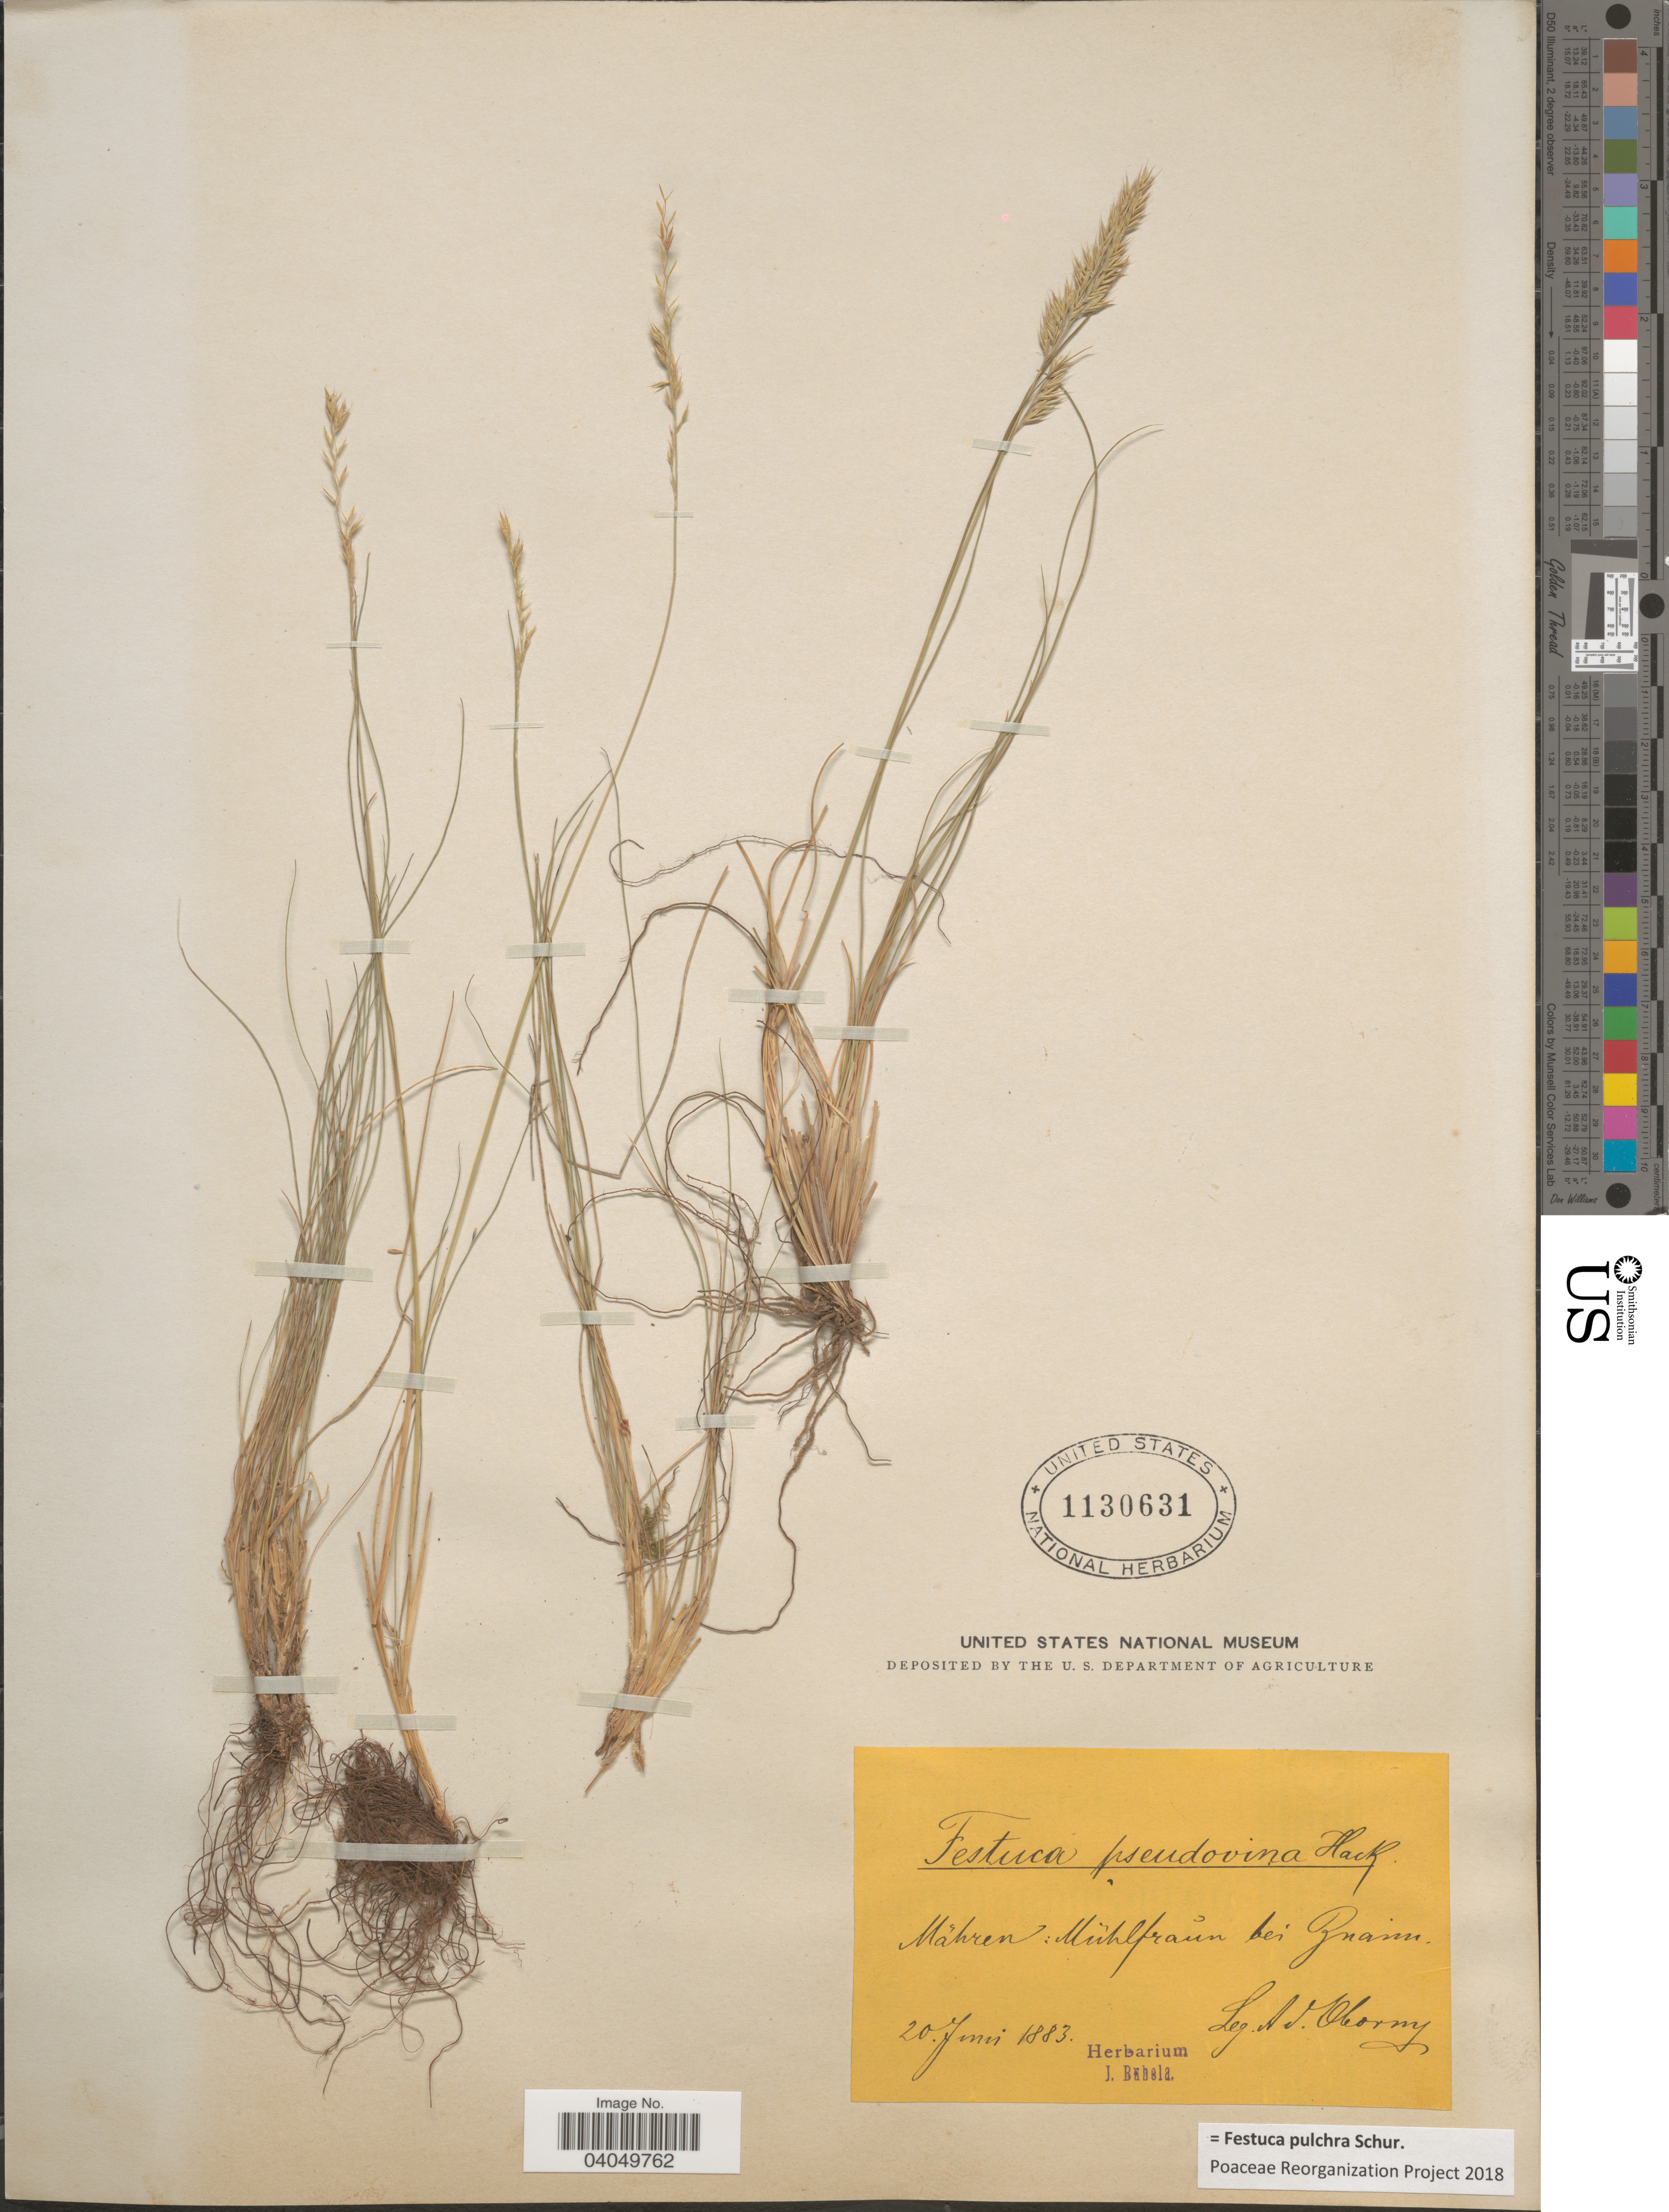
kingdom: Plantae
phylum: Tracheophyta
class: Liliopsida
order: Poales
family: Poaceae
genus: Festuca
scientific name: Festuca pulchra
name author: Schur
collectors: A. Oborny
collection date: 1883-06-20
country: Czechia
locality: Mahren: Muhlfraun bei Znaim.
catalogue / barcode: US 1130631